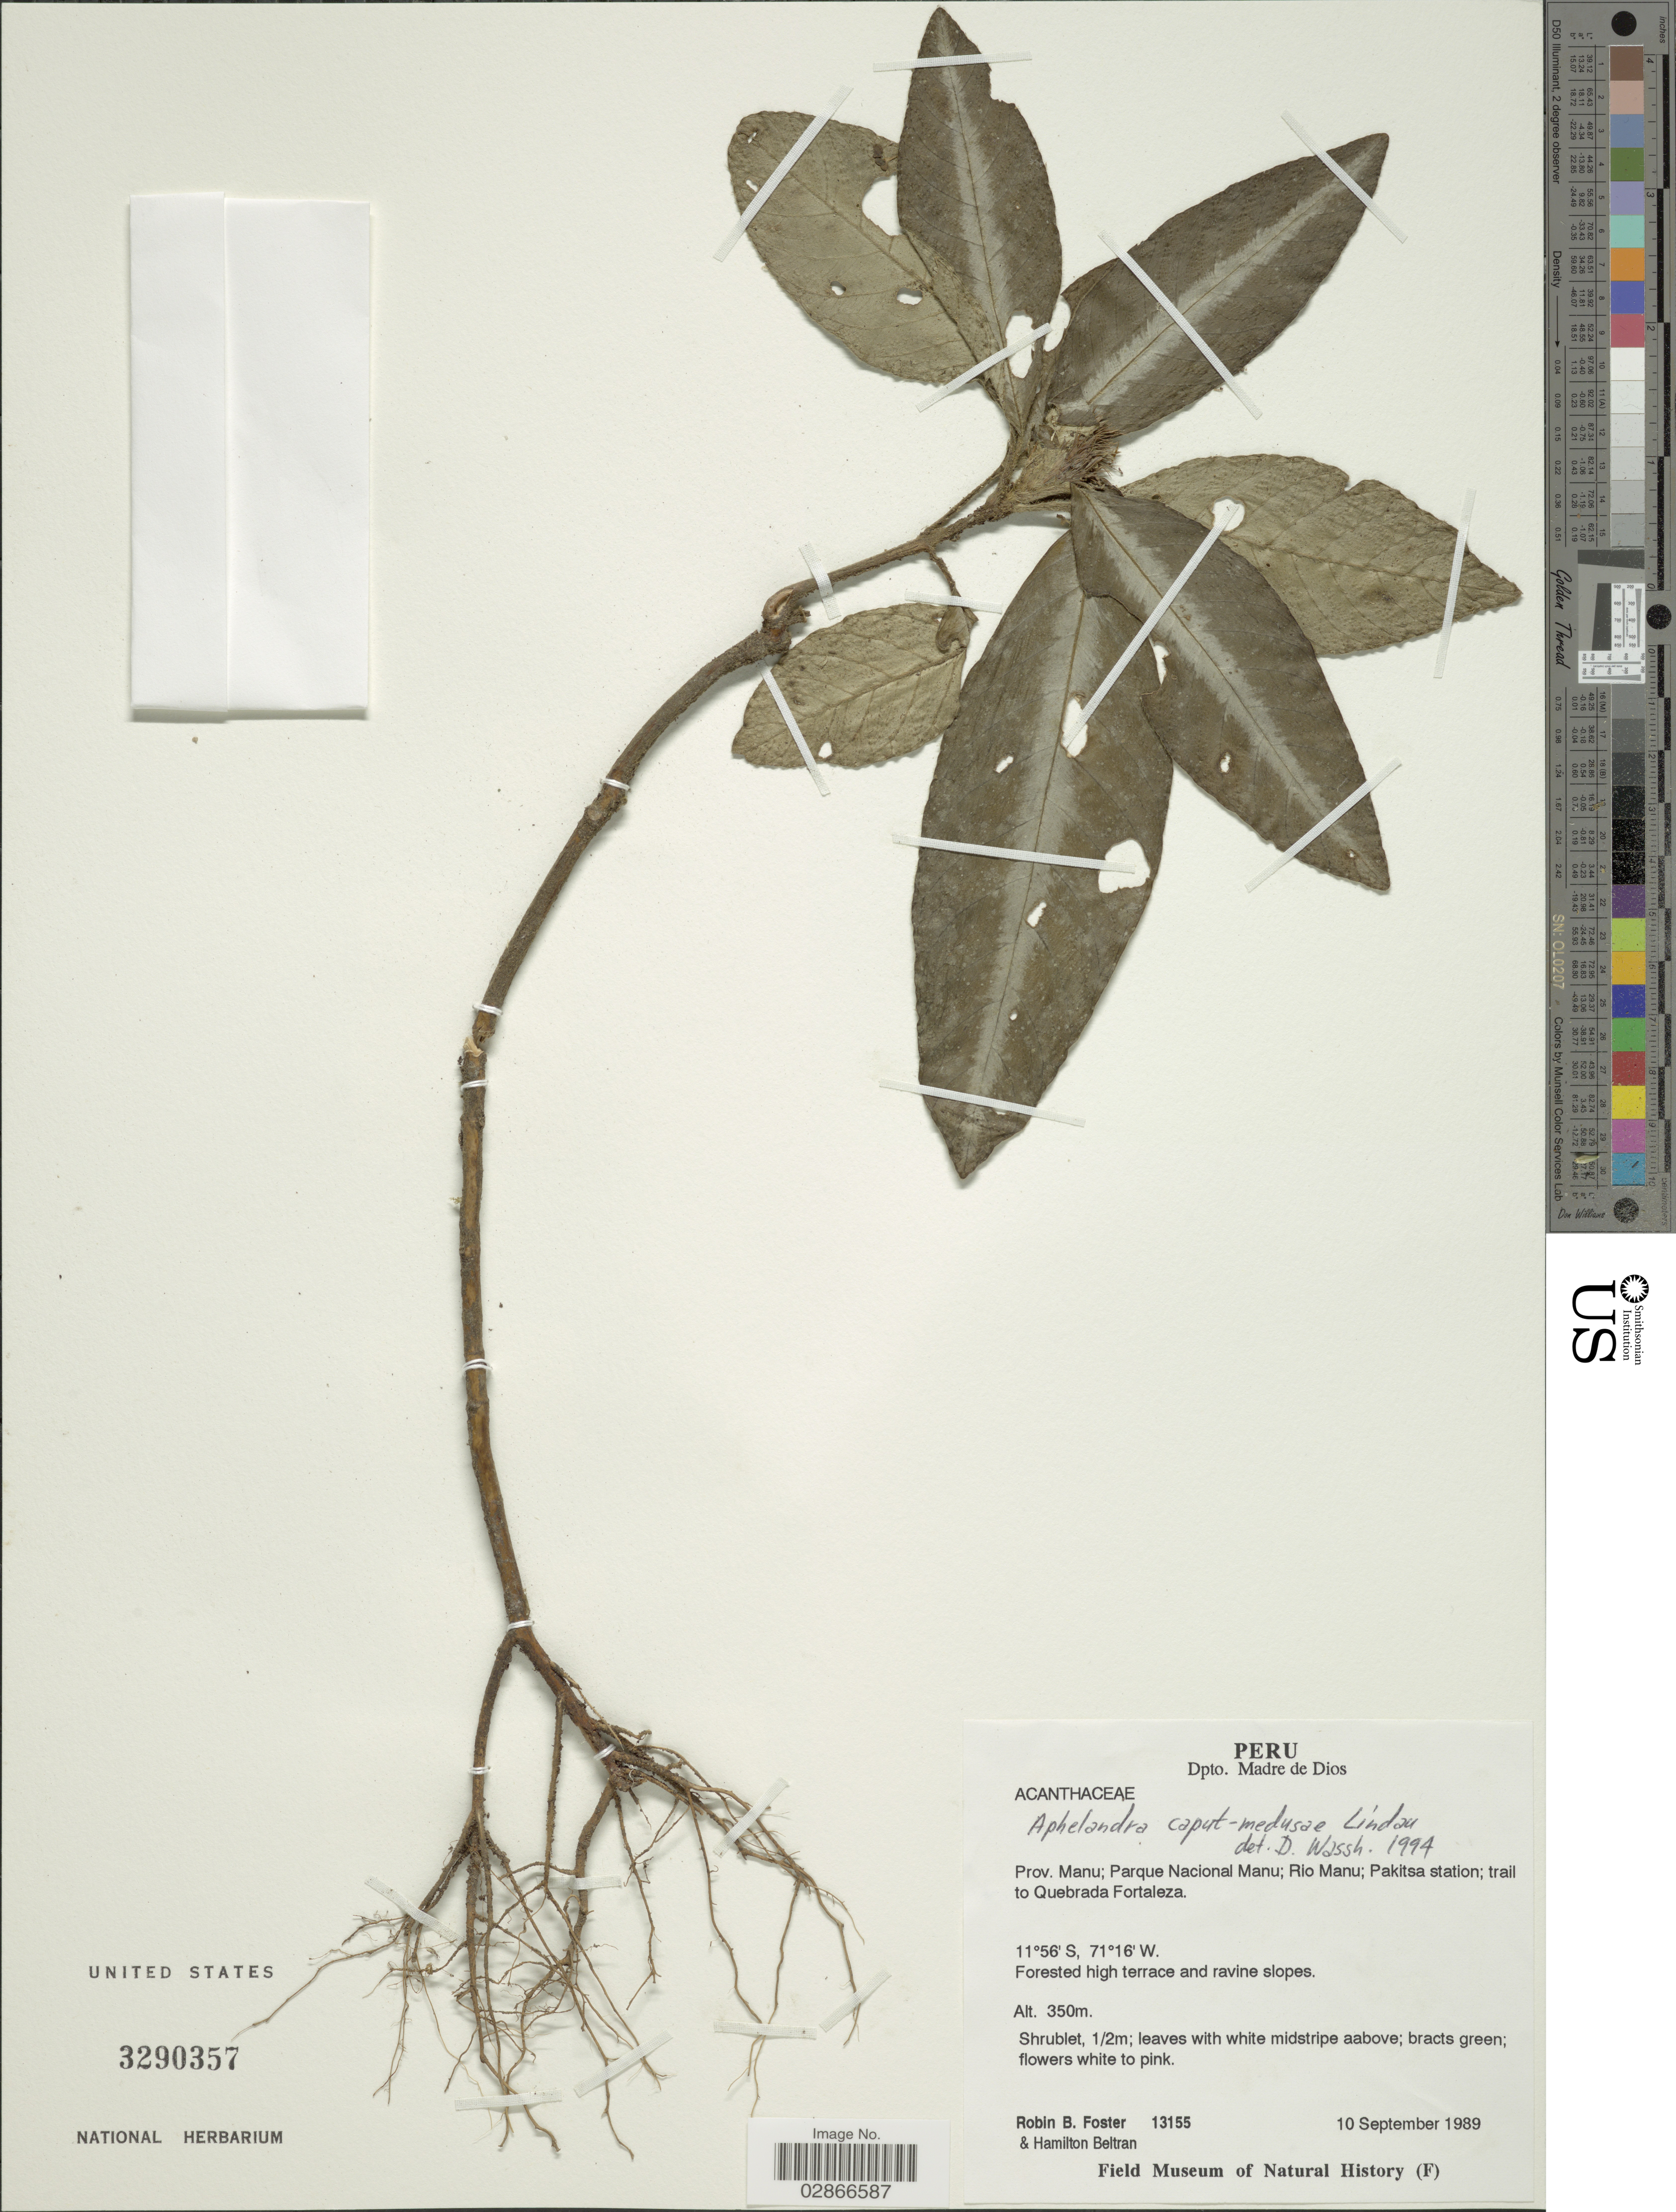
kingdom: Plantae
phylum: Tracheophyta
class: Magnoliopsida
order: Lamiales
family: Acanthaceae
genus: Aphelandra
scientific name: Aphelandra caput-medusae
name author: Lindau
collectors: R. B. Foster & H. Beltran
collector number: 13155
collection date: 1989-09-10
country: Peru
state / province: Madre de Dios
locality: Dpto. Madre de Dios. Prov. Manu; Parque Nacional Manu; Rio Manu; Pakitsa station; trail to Quebrada Fortaleza.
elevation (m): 350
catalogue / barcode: US 3290357